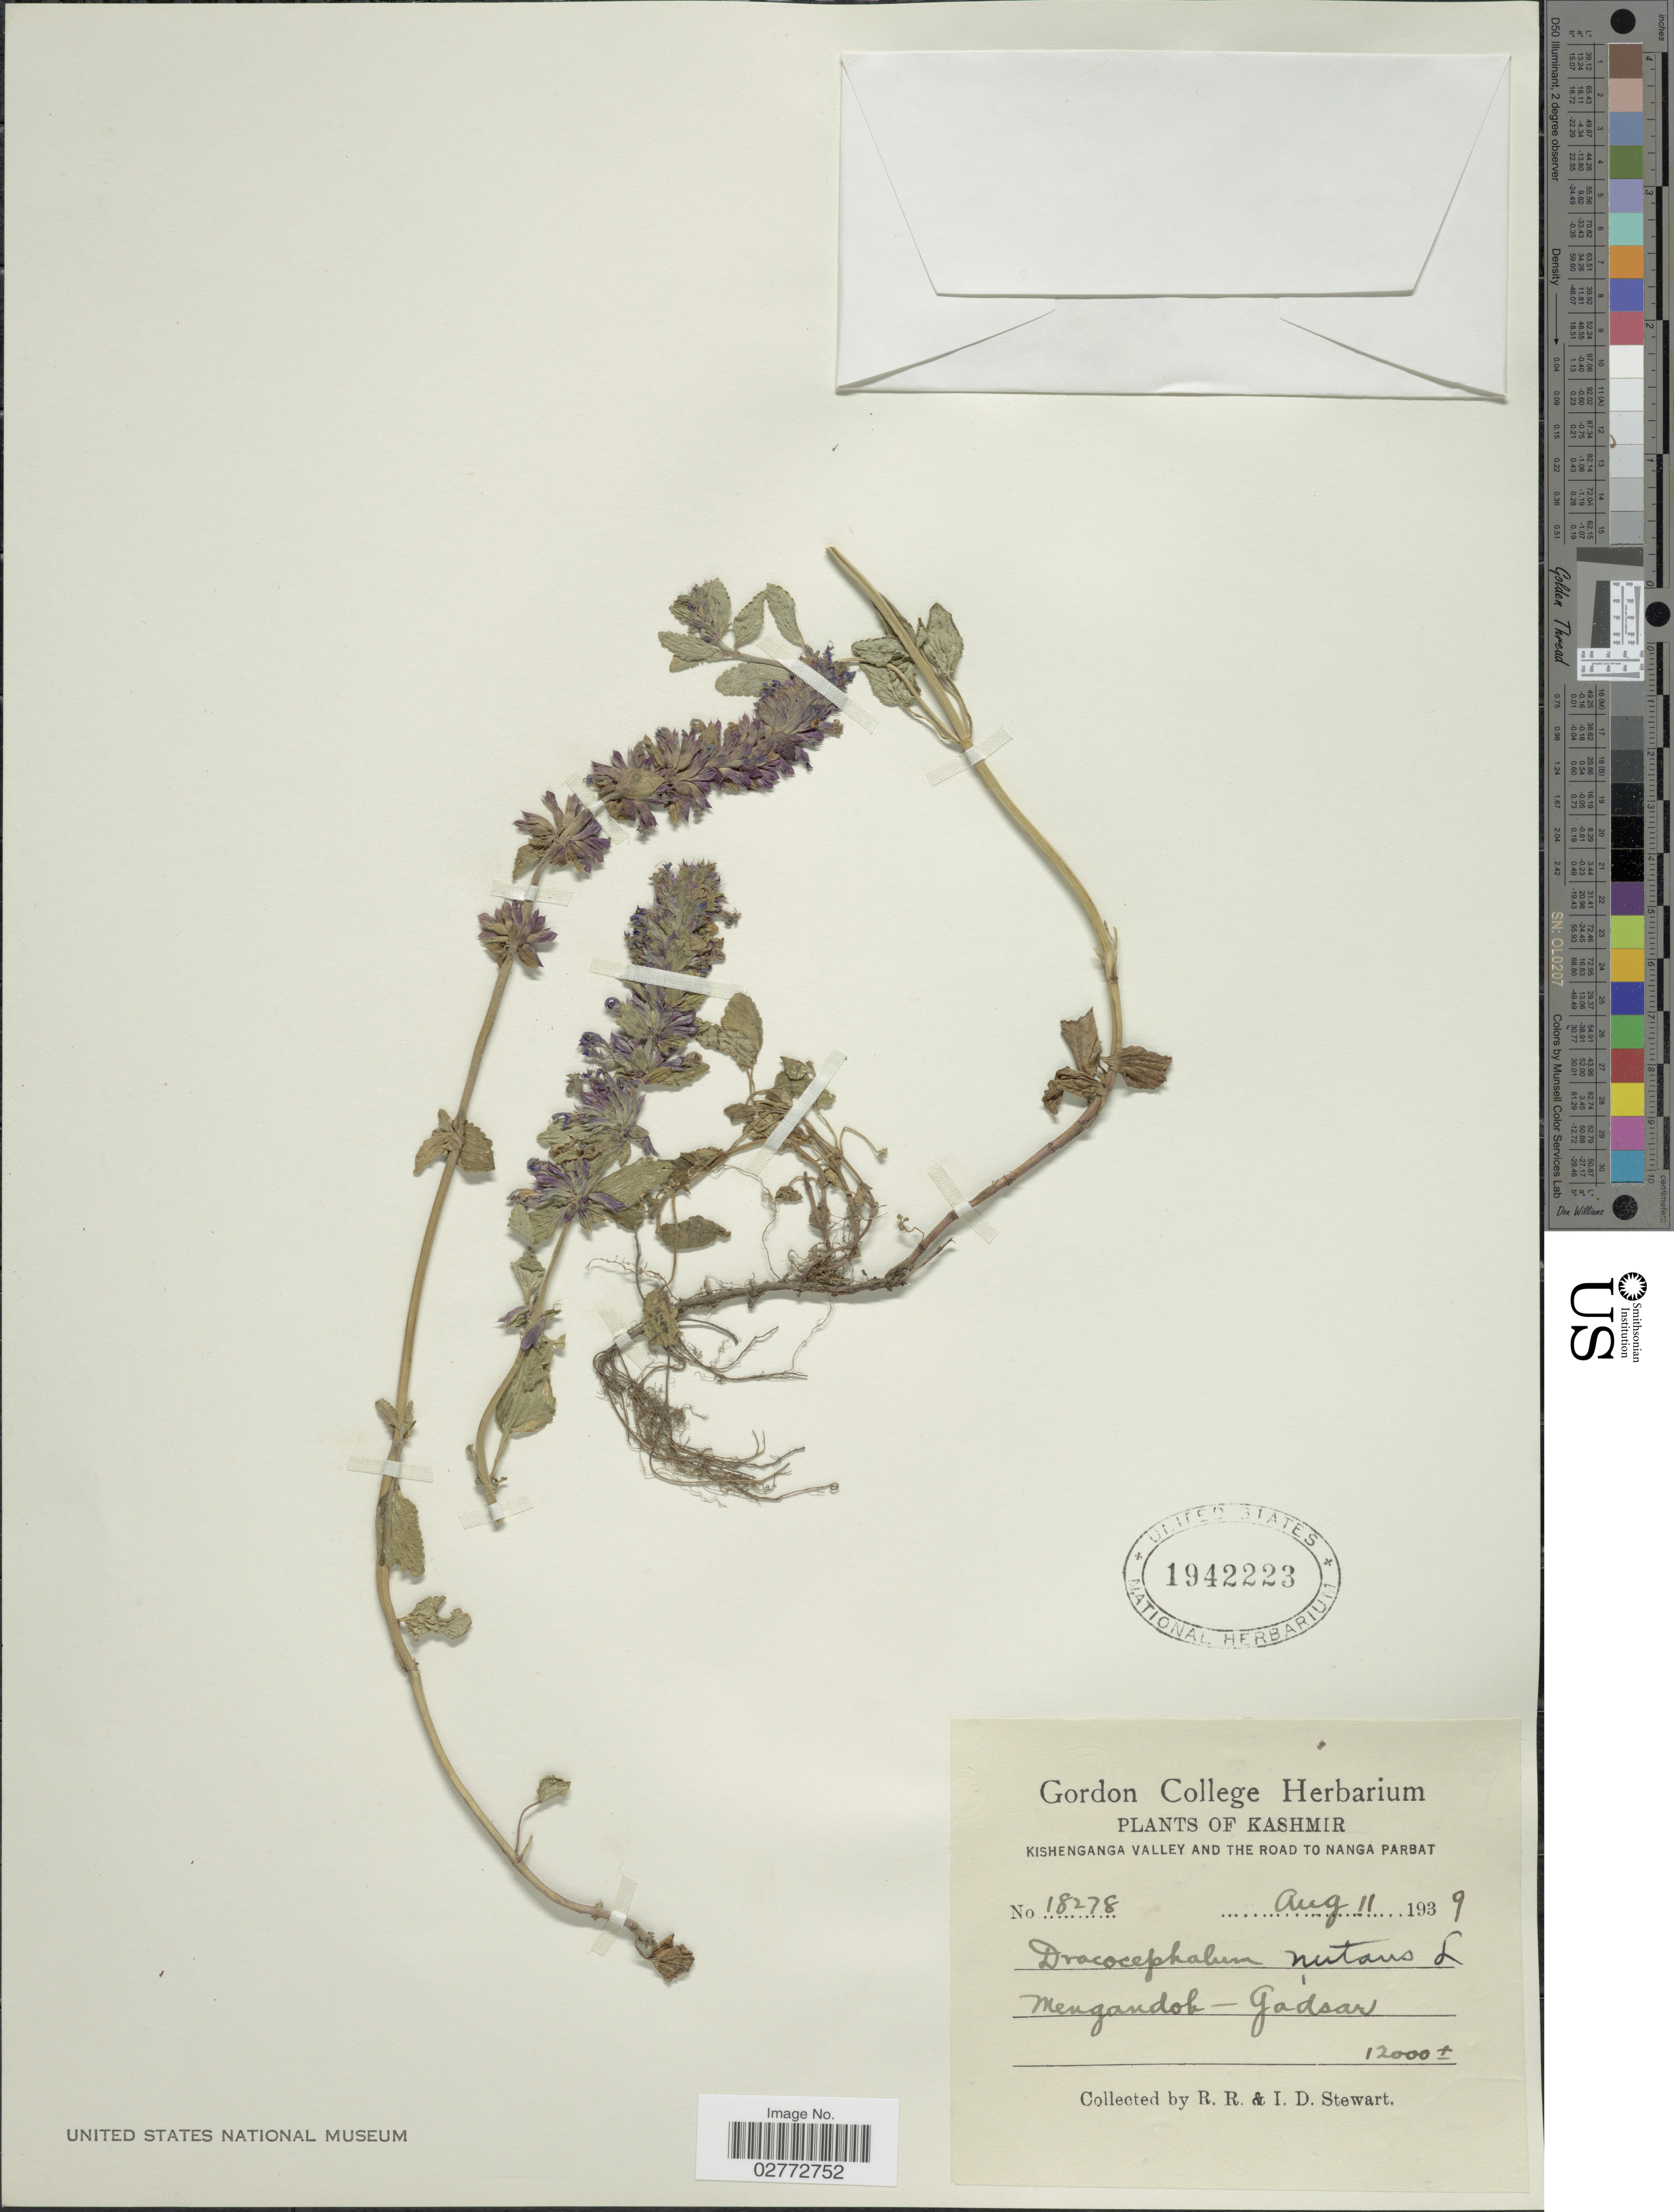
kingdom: Plantae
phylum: Tracheophyta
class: Magnoliopsida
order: Lamiales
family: Lamiaceae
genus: Dracocephalum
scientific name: Dracocephalum nutans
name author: L.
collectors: R. R. Stewart & I. Stewart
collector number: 18278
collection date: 1939-08-11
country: India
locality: Kashmir. Kishenganga Valley and the road to Nanga Parbat. Mengandok - Gadsar.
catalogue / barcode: US 1942223